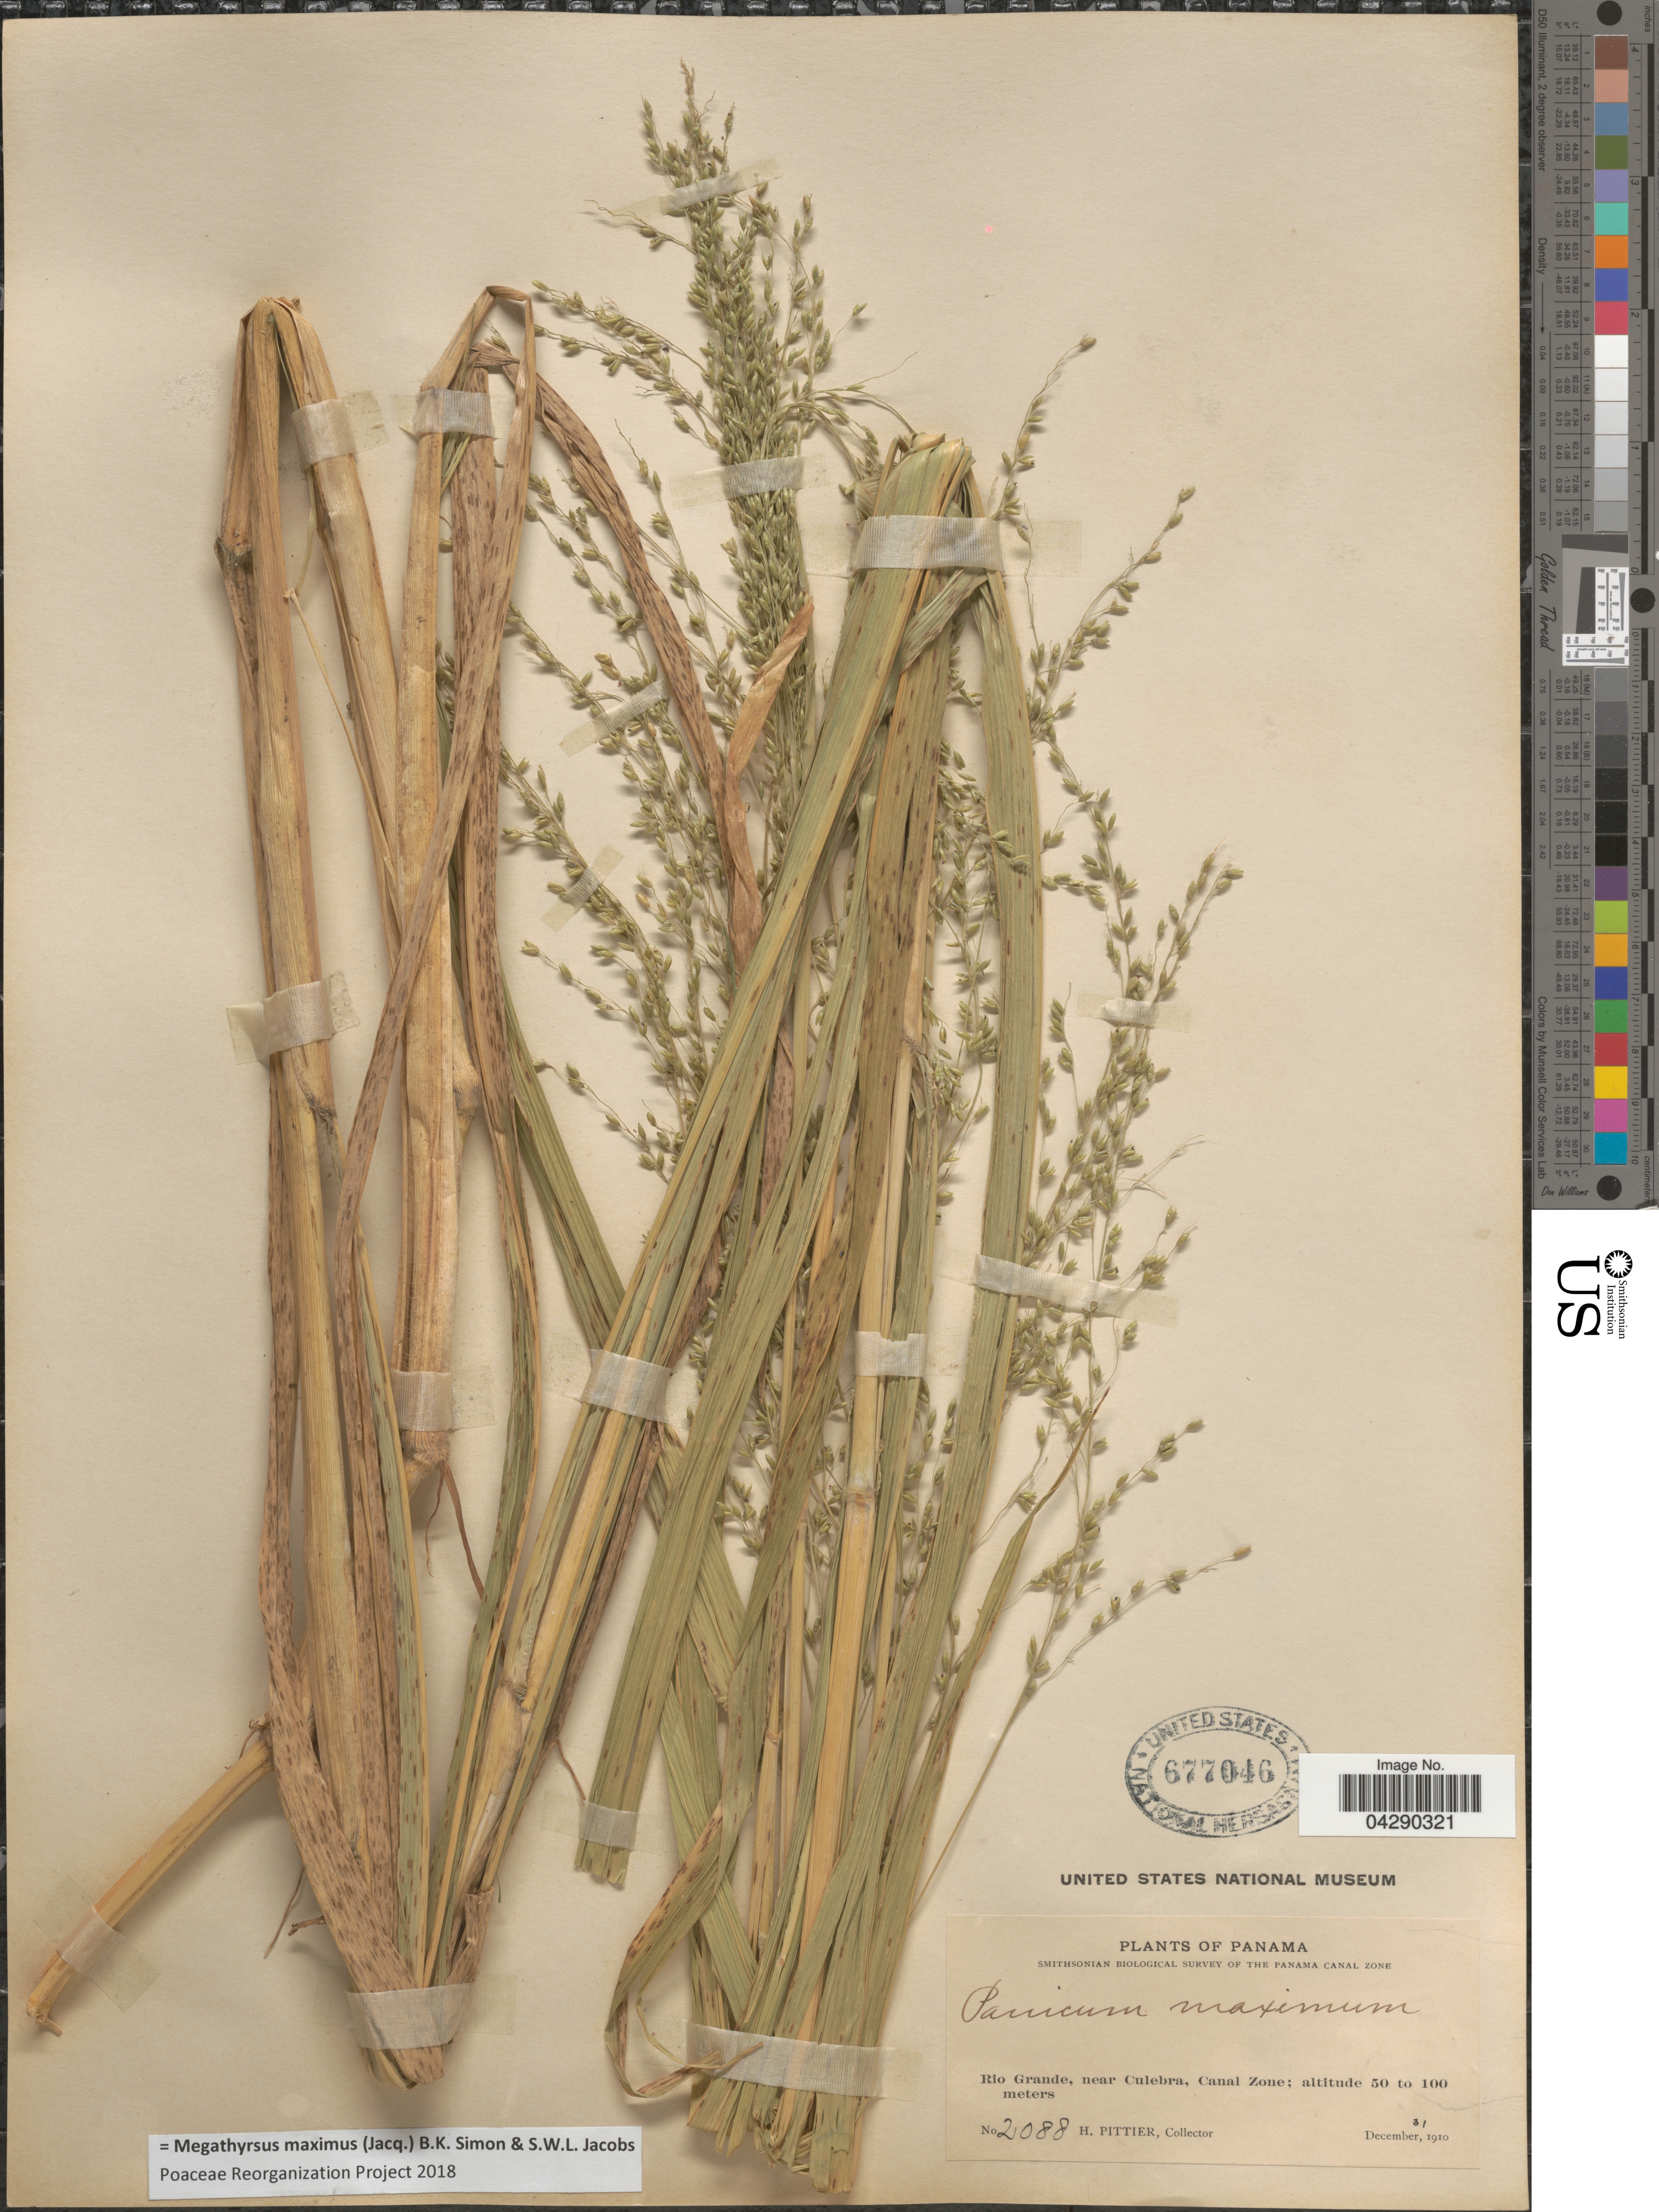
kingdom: Plantae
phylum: Tracheophyta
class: Liliopsida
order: Poales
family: Poaceae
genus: Megathyrsus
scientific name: Megathyrsus maximus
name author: (Jacq.) B.K. Simon & S.W.L. Jacobs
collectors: H. F. Pittier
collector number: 2088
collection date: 1910-12-31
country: Panama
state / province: Colón / Panamá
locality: Smithsonian Biological Survey of the Panama Canal Zone. Rio Grande, near Culebra, Canal Zone.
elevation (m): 50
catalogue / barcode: US 677046